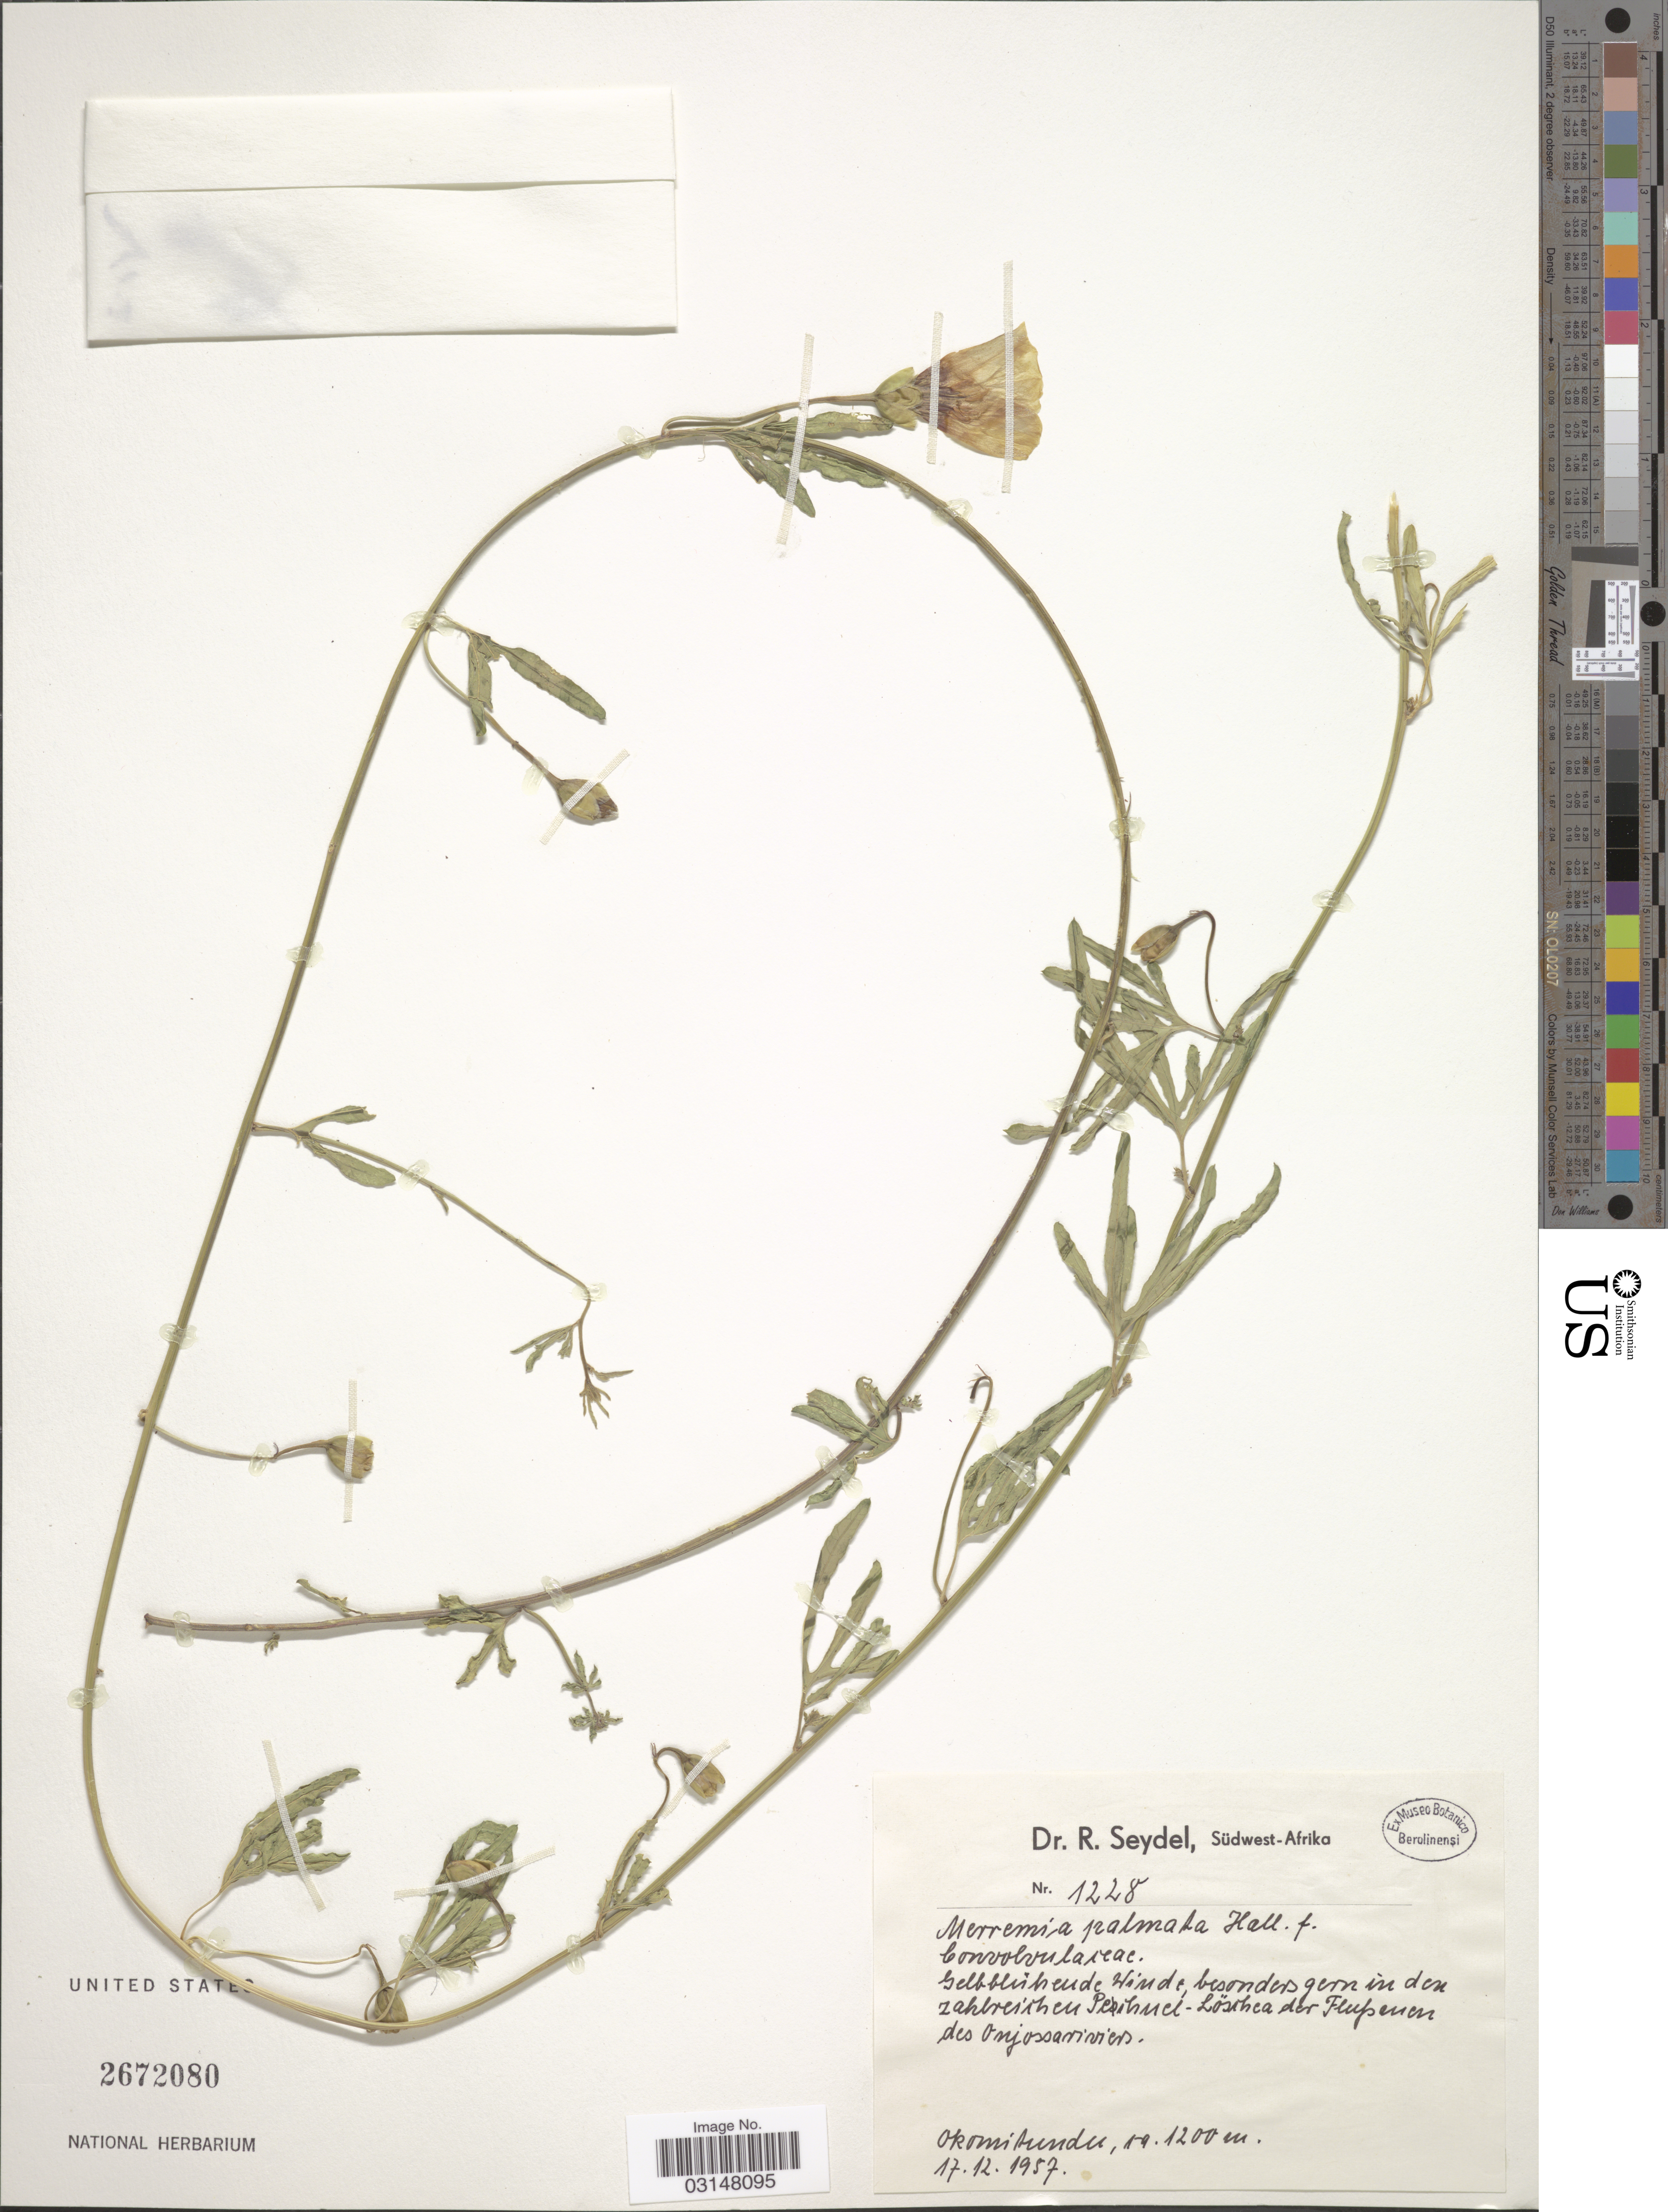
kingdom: Plantae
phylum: Tracheophyta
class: Magnoliopsida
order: Solanales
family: Convolvulaceae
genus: Merremia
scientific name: Merremia palmata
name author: Hallier f.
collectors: R. Seydel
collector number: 1228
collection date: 1957-12-17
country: Namibia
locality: Südwest-Afrika. Okomitundu.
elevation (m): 1200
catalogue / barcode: US 2672080